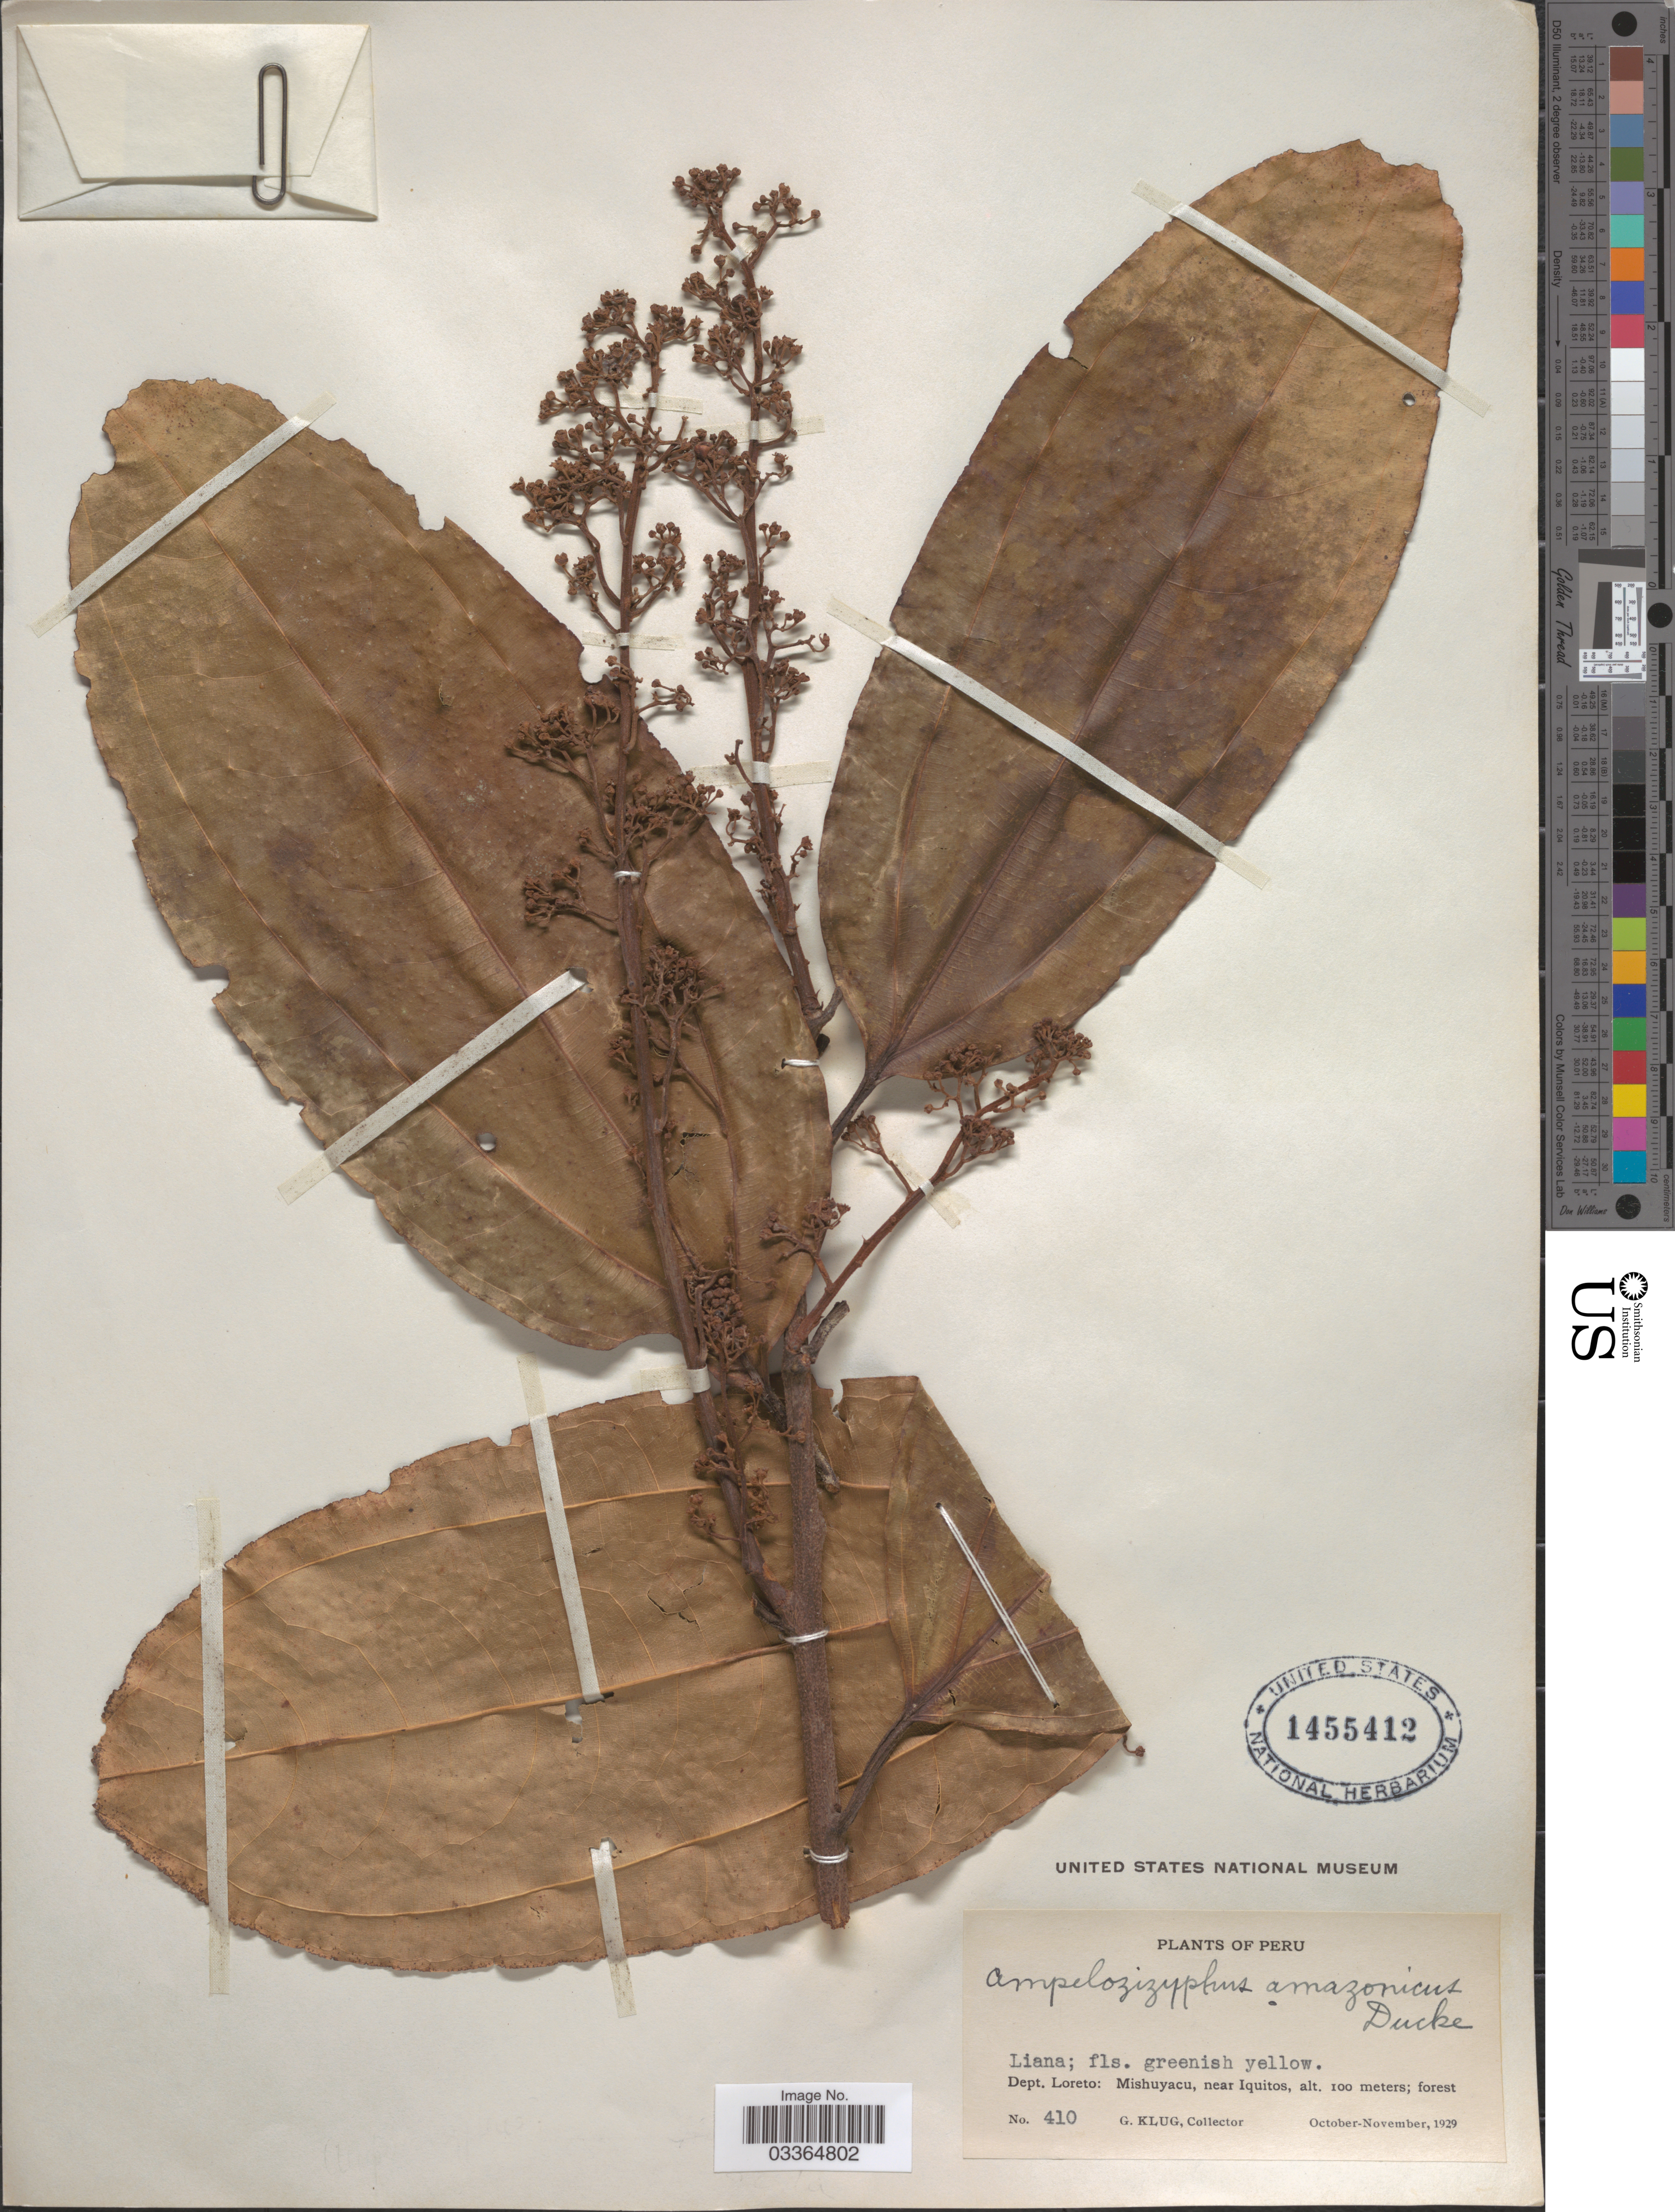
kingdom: Plantae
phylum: Tracheophyta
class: Magnoliopsida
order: Rosales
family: Rhamnaceae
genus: Ampelozizyphus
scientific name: Ampelozizyphus amazonicus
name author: Ducke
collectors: G. Klug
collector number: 410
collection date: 1929-10/1929-11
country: Peru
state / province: Loreto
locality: Dept. Loreto: Mishuyacu, near Iquitos.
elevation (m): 100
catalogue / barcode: US 1455412